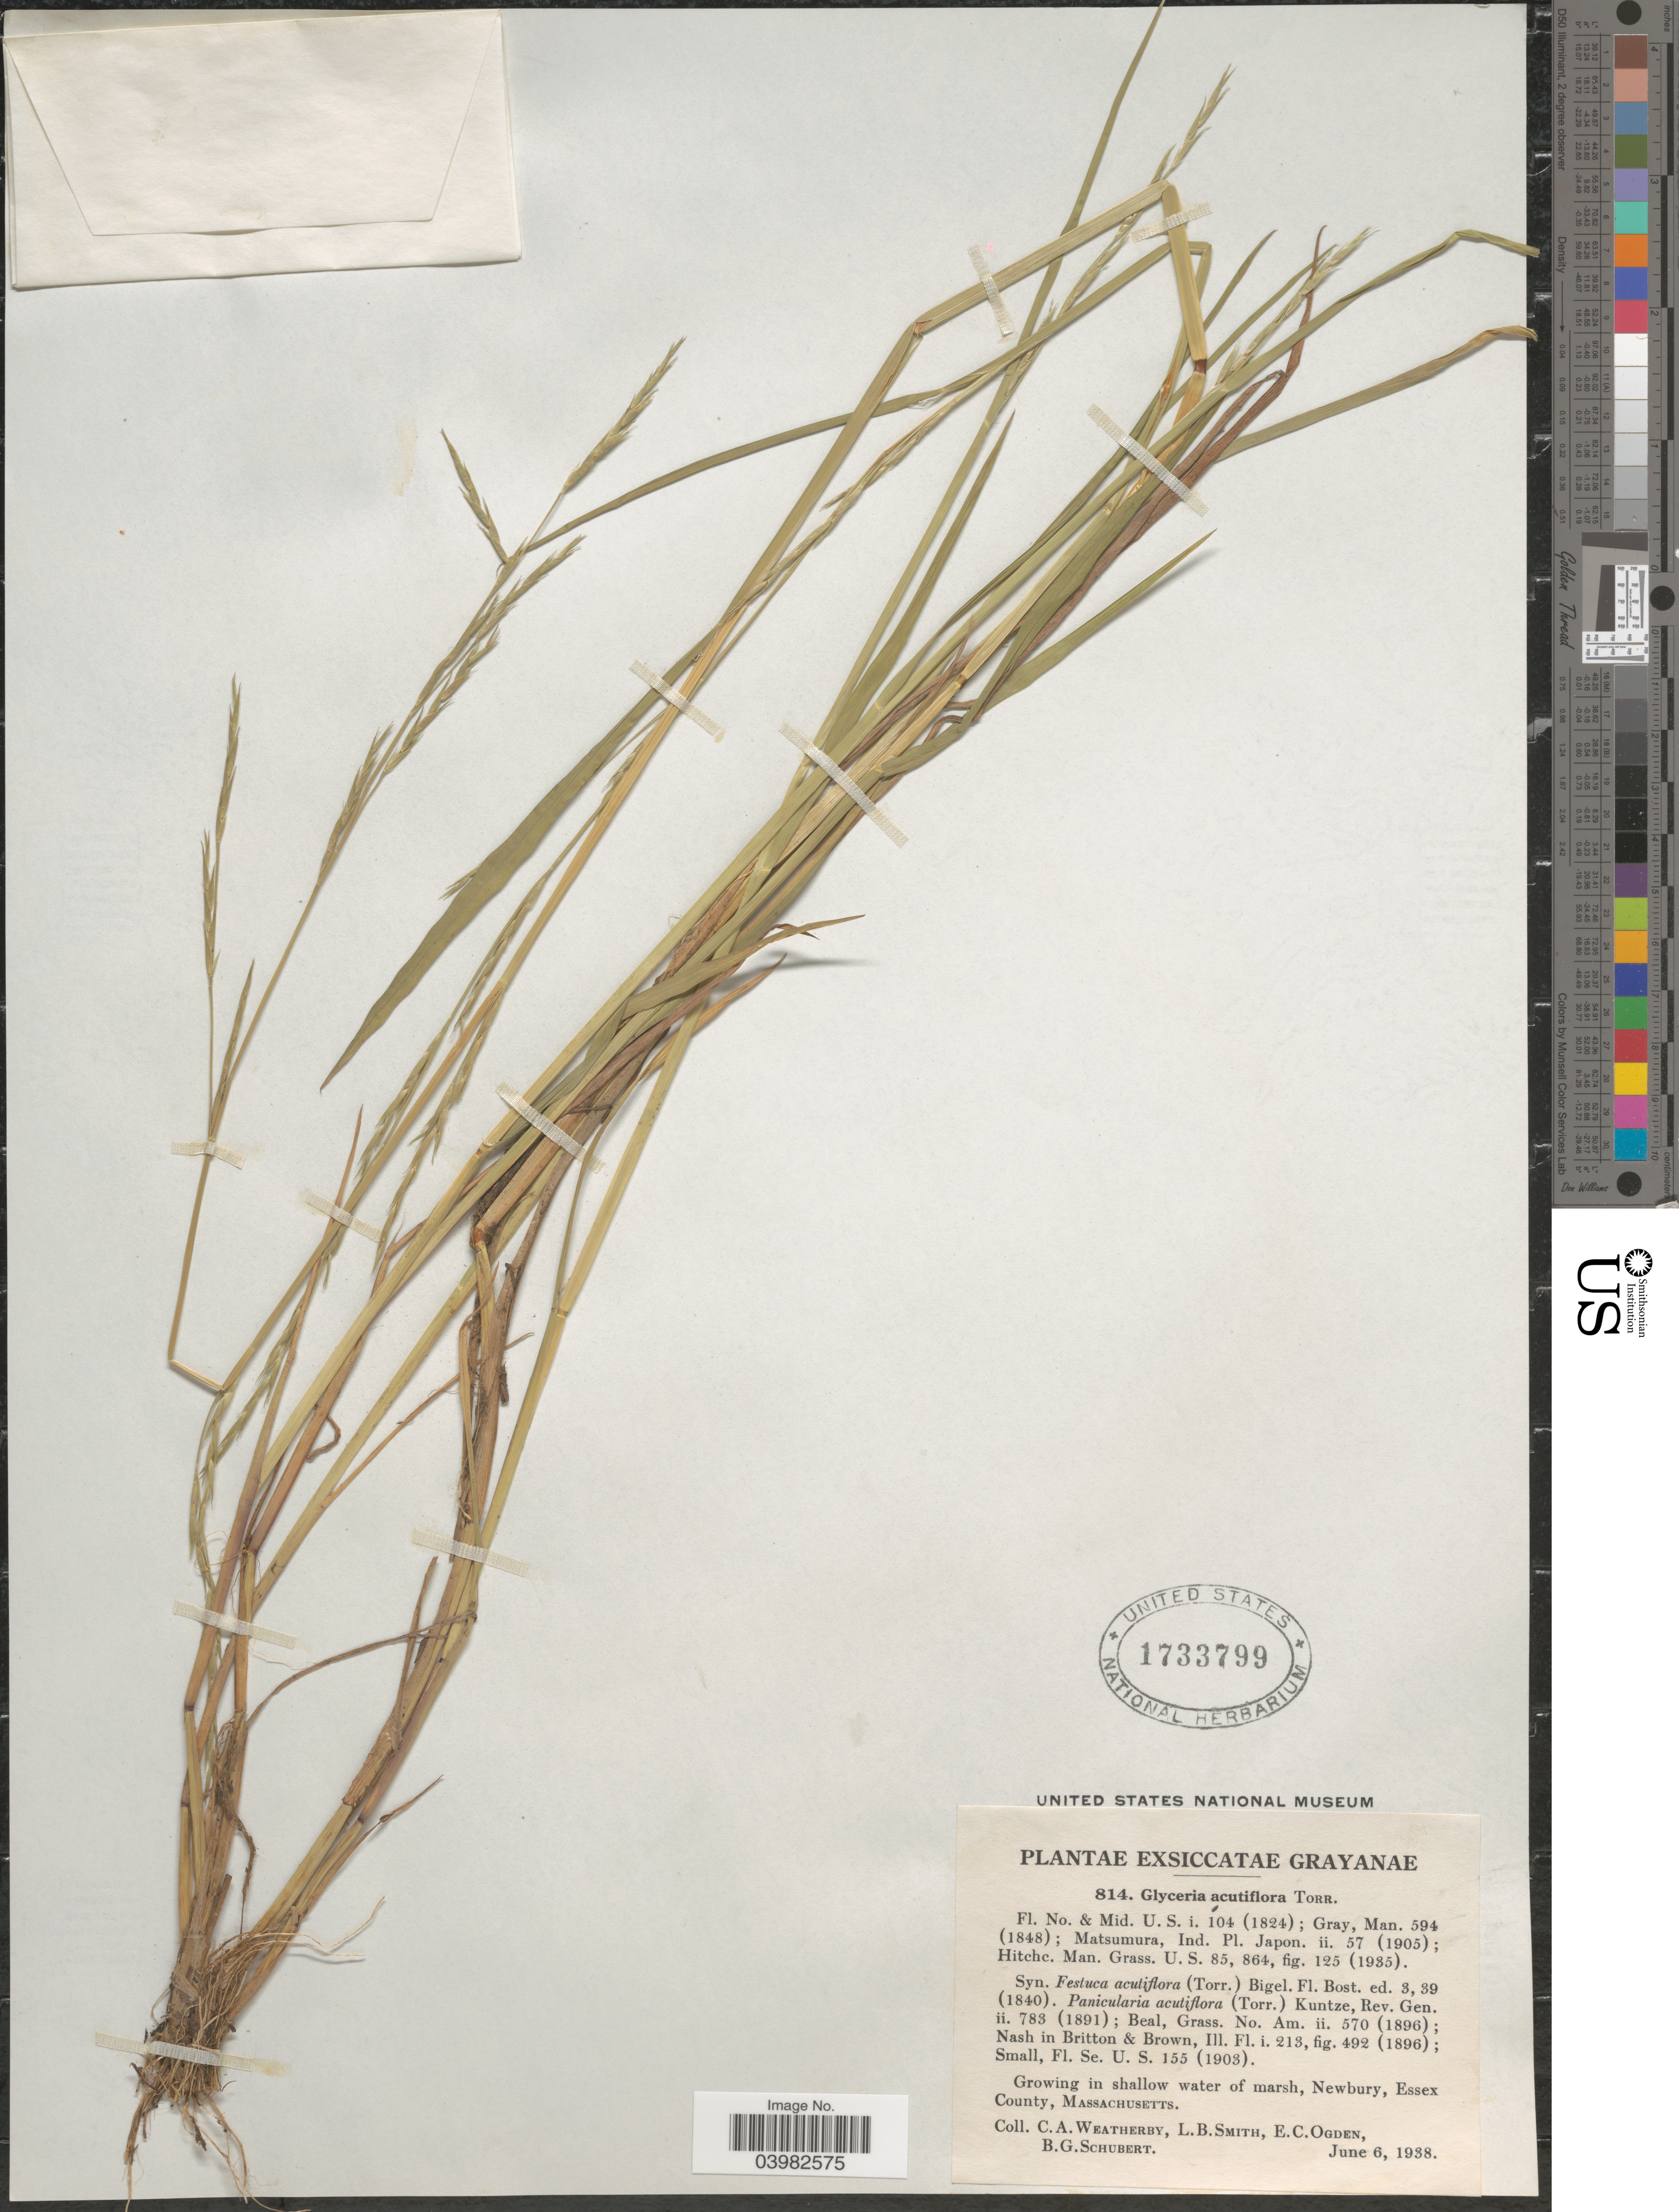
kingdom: Plantae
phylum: Tracheophyta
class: Liliopsida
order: Poales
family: Poaceae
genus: Glyceria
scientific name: Glyceria acutiflora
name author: Torr.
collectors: C. A. Weatherby, L. Smith, E. Ogden & B. Schubert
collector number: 814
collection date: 1938-06-06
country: United States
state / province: Massachusetts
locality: In shallow water of marsh, Newbury, Essex County.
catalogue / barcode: US 1733799